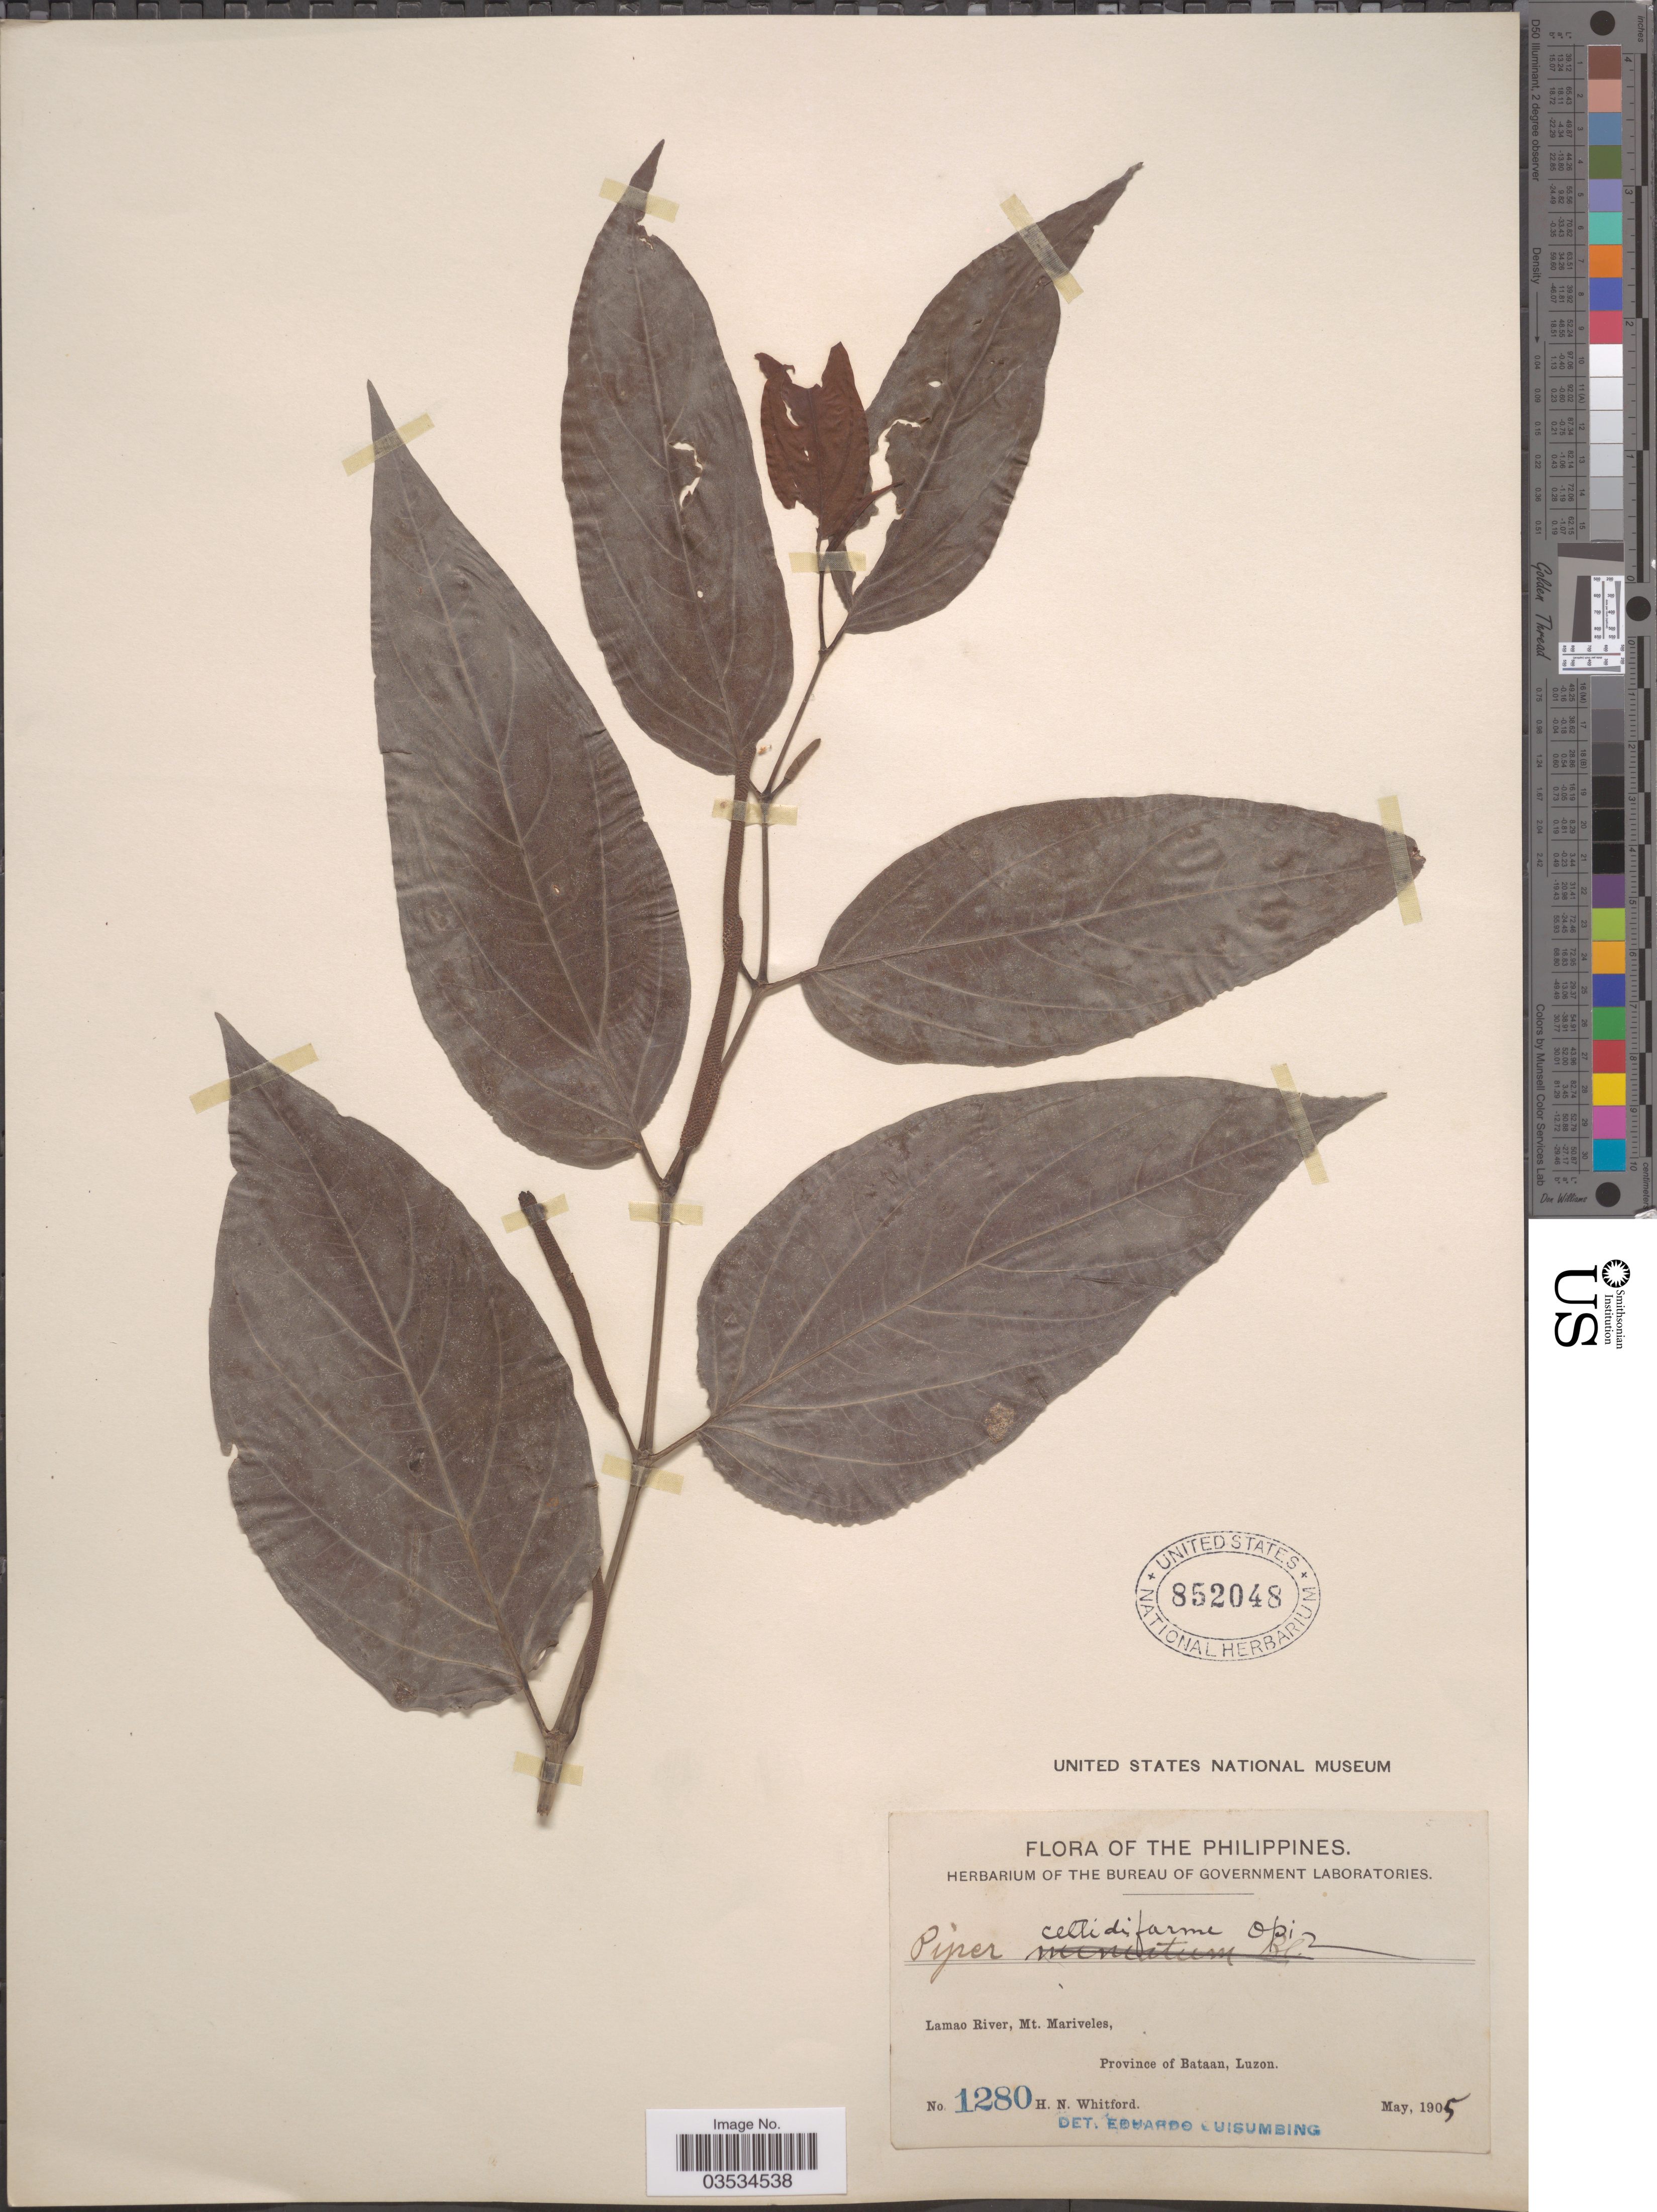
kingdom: Plantae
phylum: Tracheophyta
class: Magnoliopsida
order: Piperales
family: Piperaceae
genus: Piper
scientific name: Piper celtidiforme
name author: Opiz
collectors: H. N. Whitford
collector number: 1280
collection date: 1905-05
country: Philippines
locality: Lamao River, Mt. Mariveles, Province of Bataan, Luzon.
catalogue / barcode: US 852048